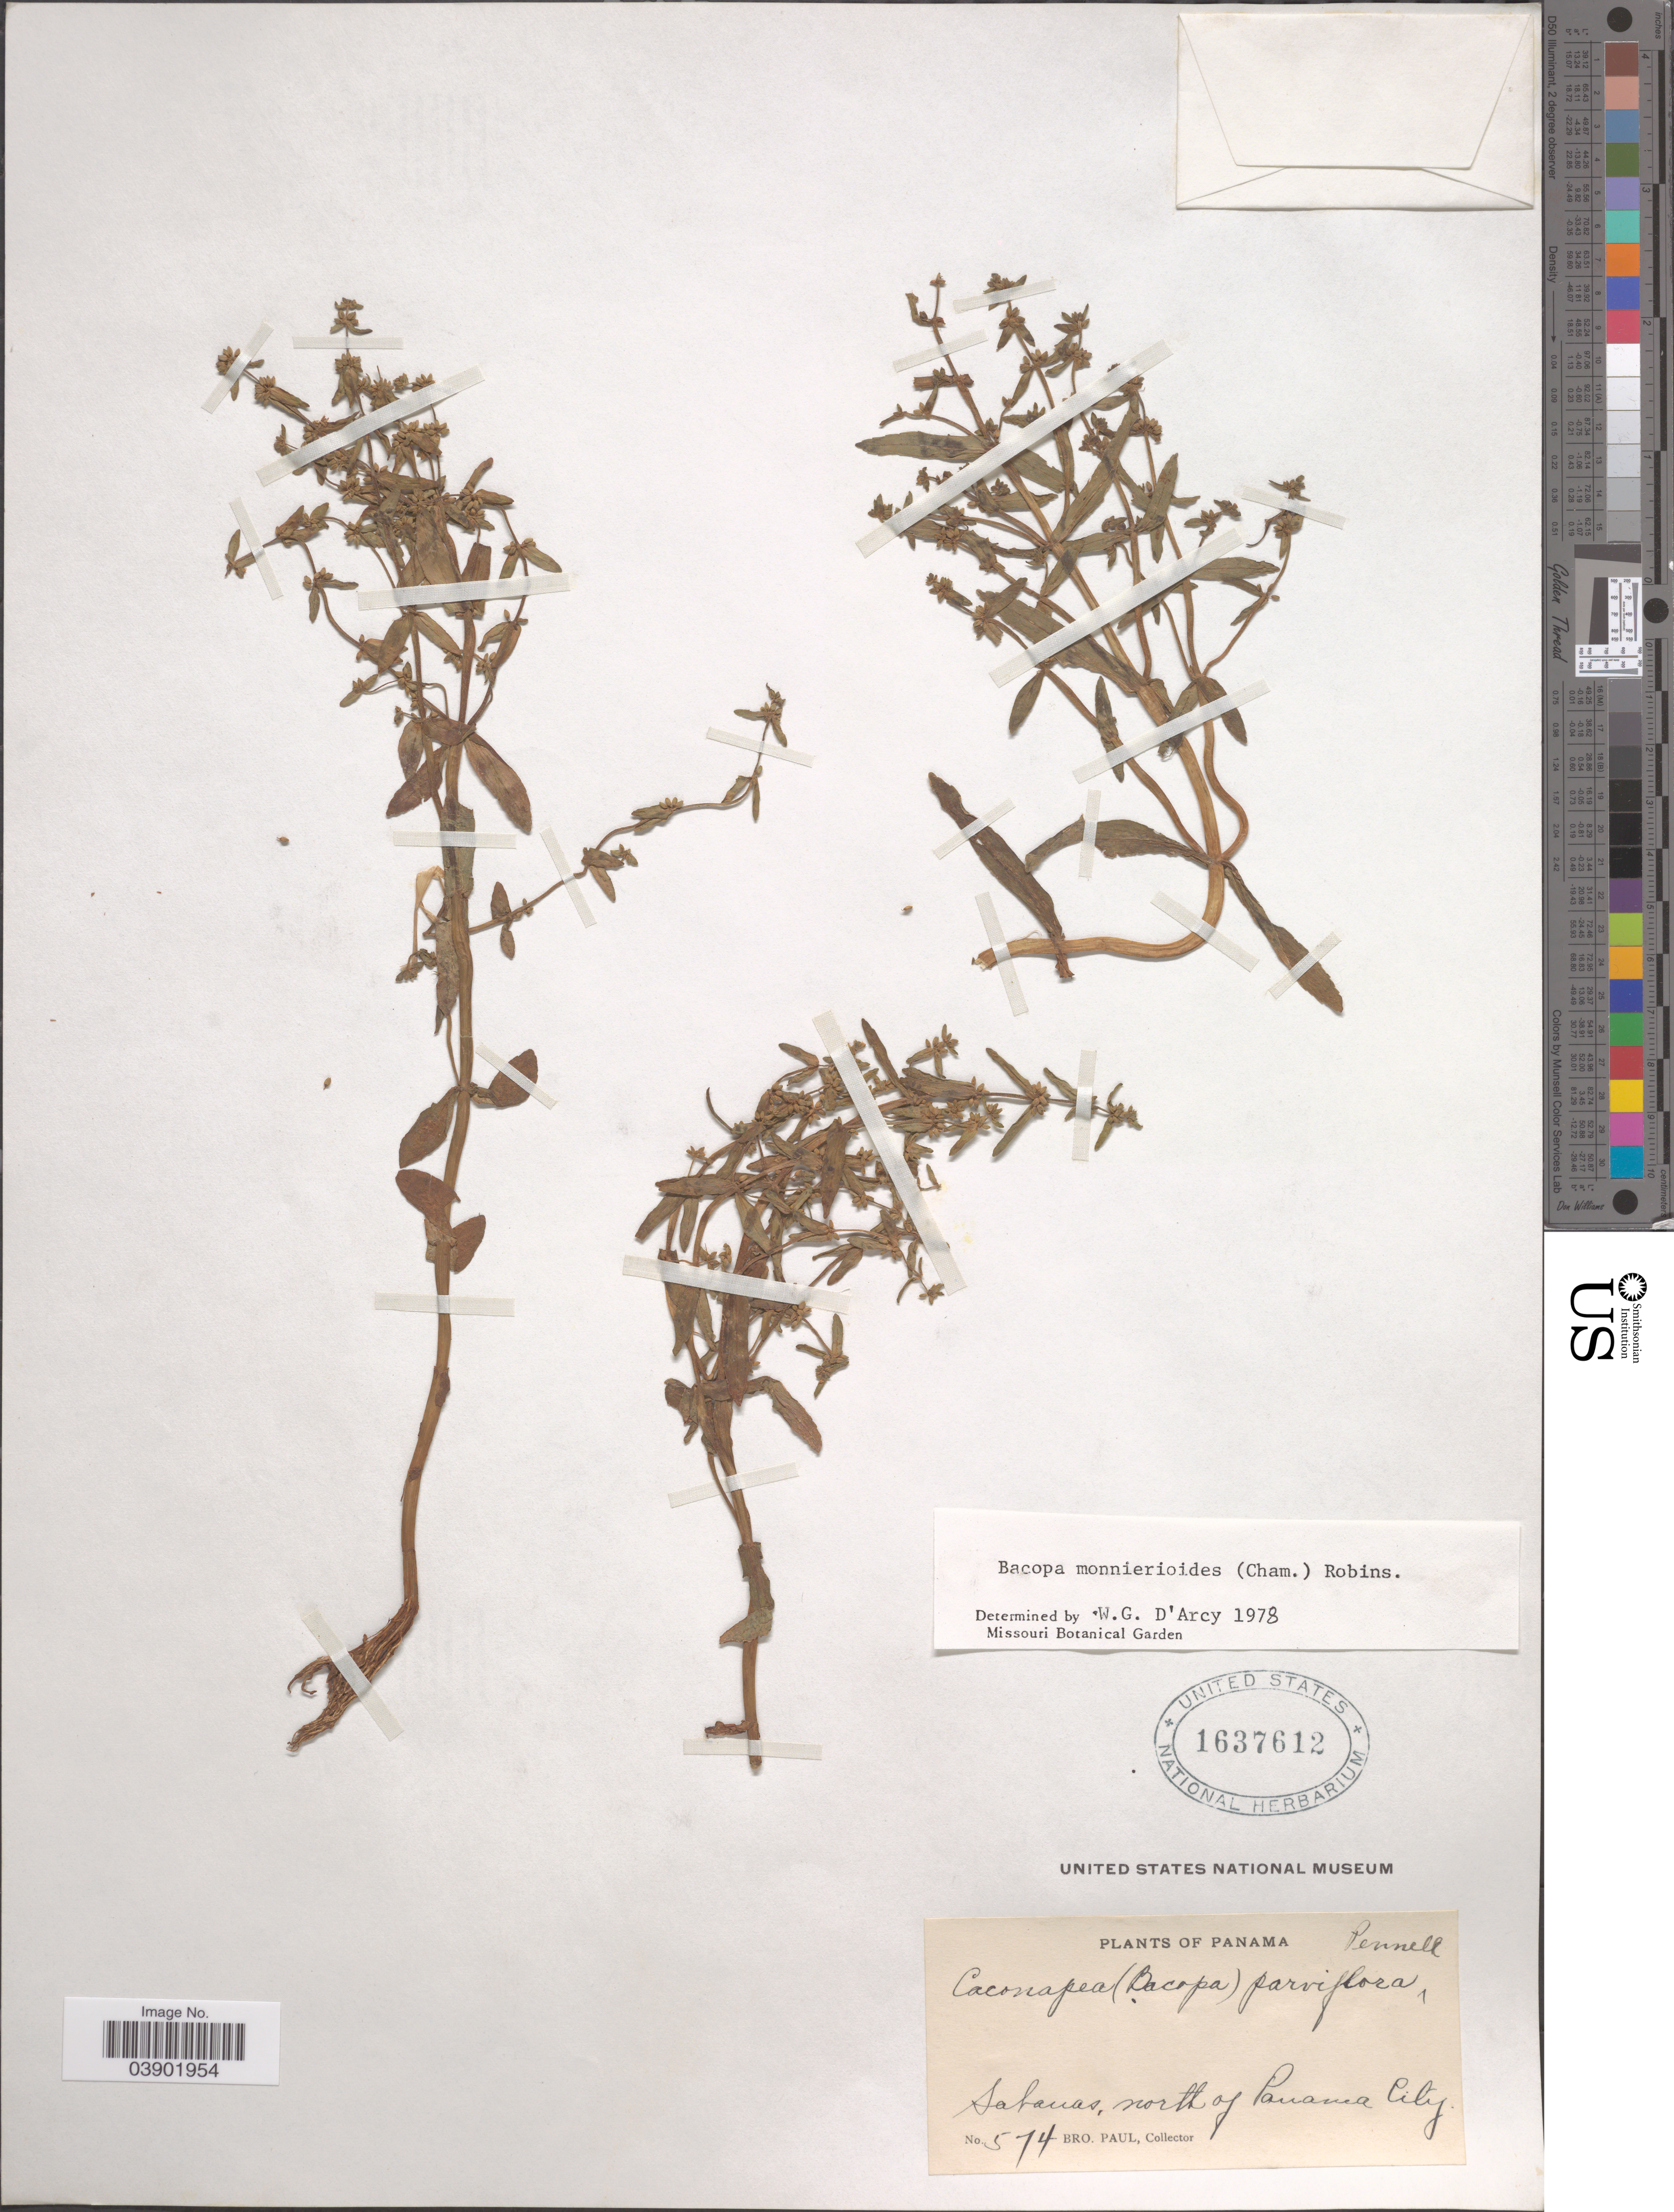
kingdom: Plantae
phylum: Tracheophyta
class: Magnoliopsida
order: Lamiales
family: Plantaginaceae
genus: Bacopa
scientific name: Bacopa monnierioides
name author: (Cham.) B.L. Rob.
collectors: B. Paul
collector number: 574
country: Panama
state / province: Panamá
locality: Sabanas, north of Panama City.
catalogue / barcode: US 1637612